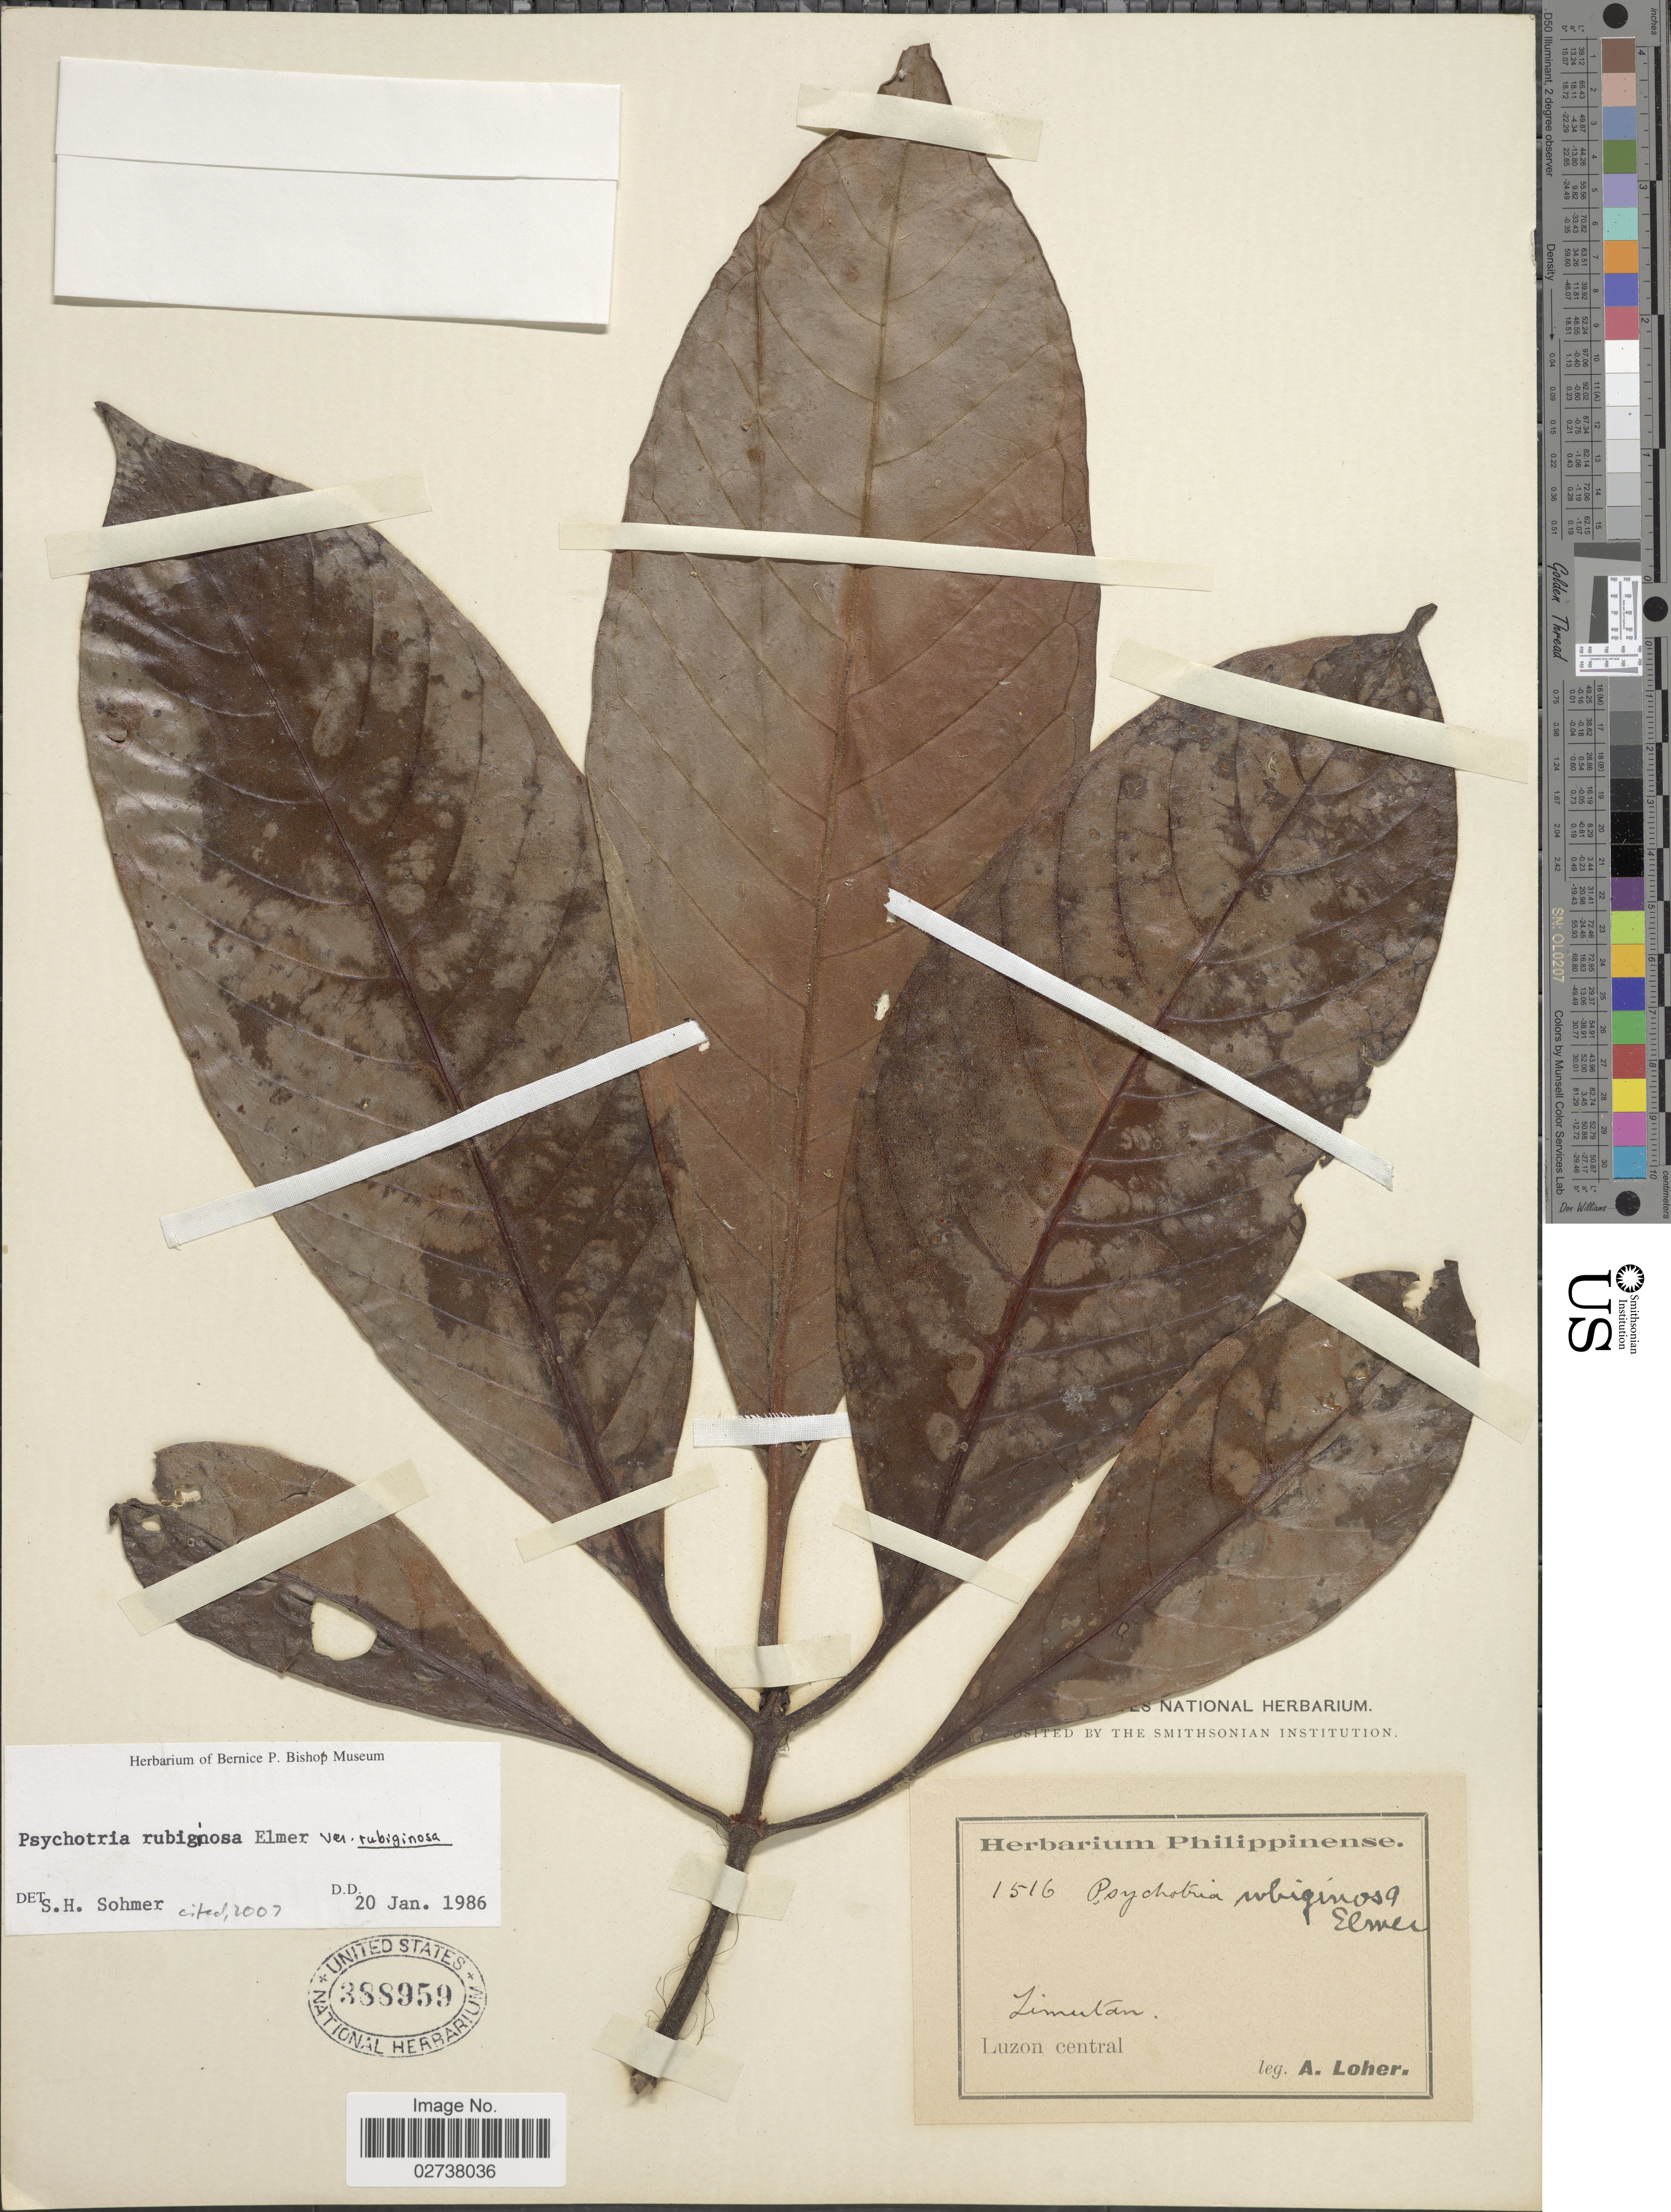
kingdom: Plantae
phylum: Tracheophyta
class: Magnoliopsida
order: Gentianales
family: Rubiaceae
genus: Psychotria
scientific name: Psychotria rubiginosa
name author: Elmer ex Merr.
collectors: A. Loher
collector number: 1516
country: Philippines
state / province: Central Luzon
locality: Zimutan. Luzon central.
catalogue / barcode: US 388959